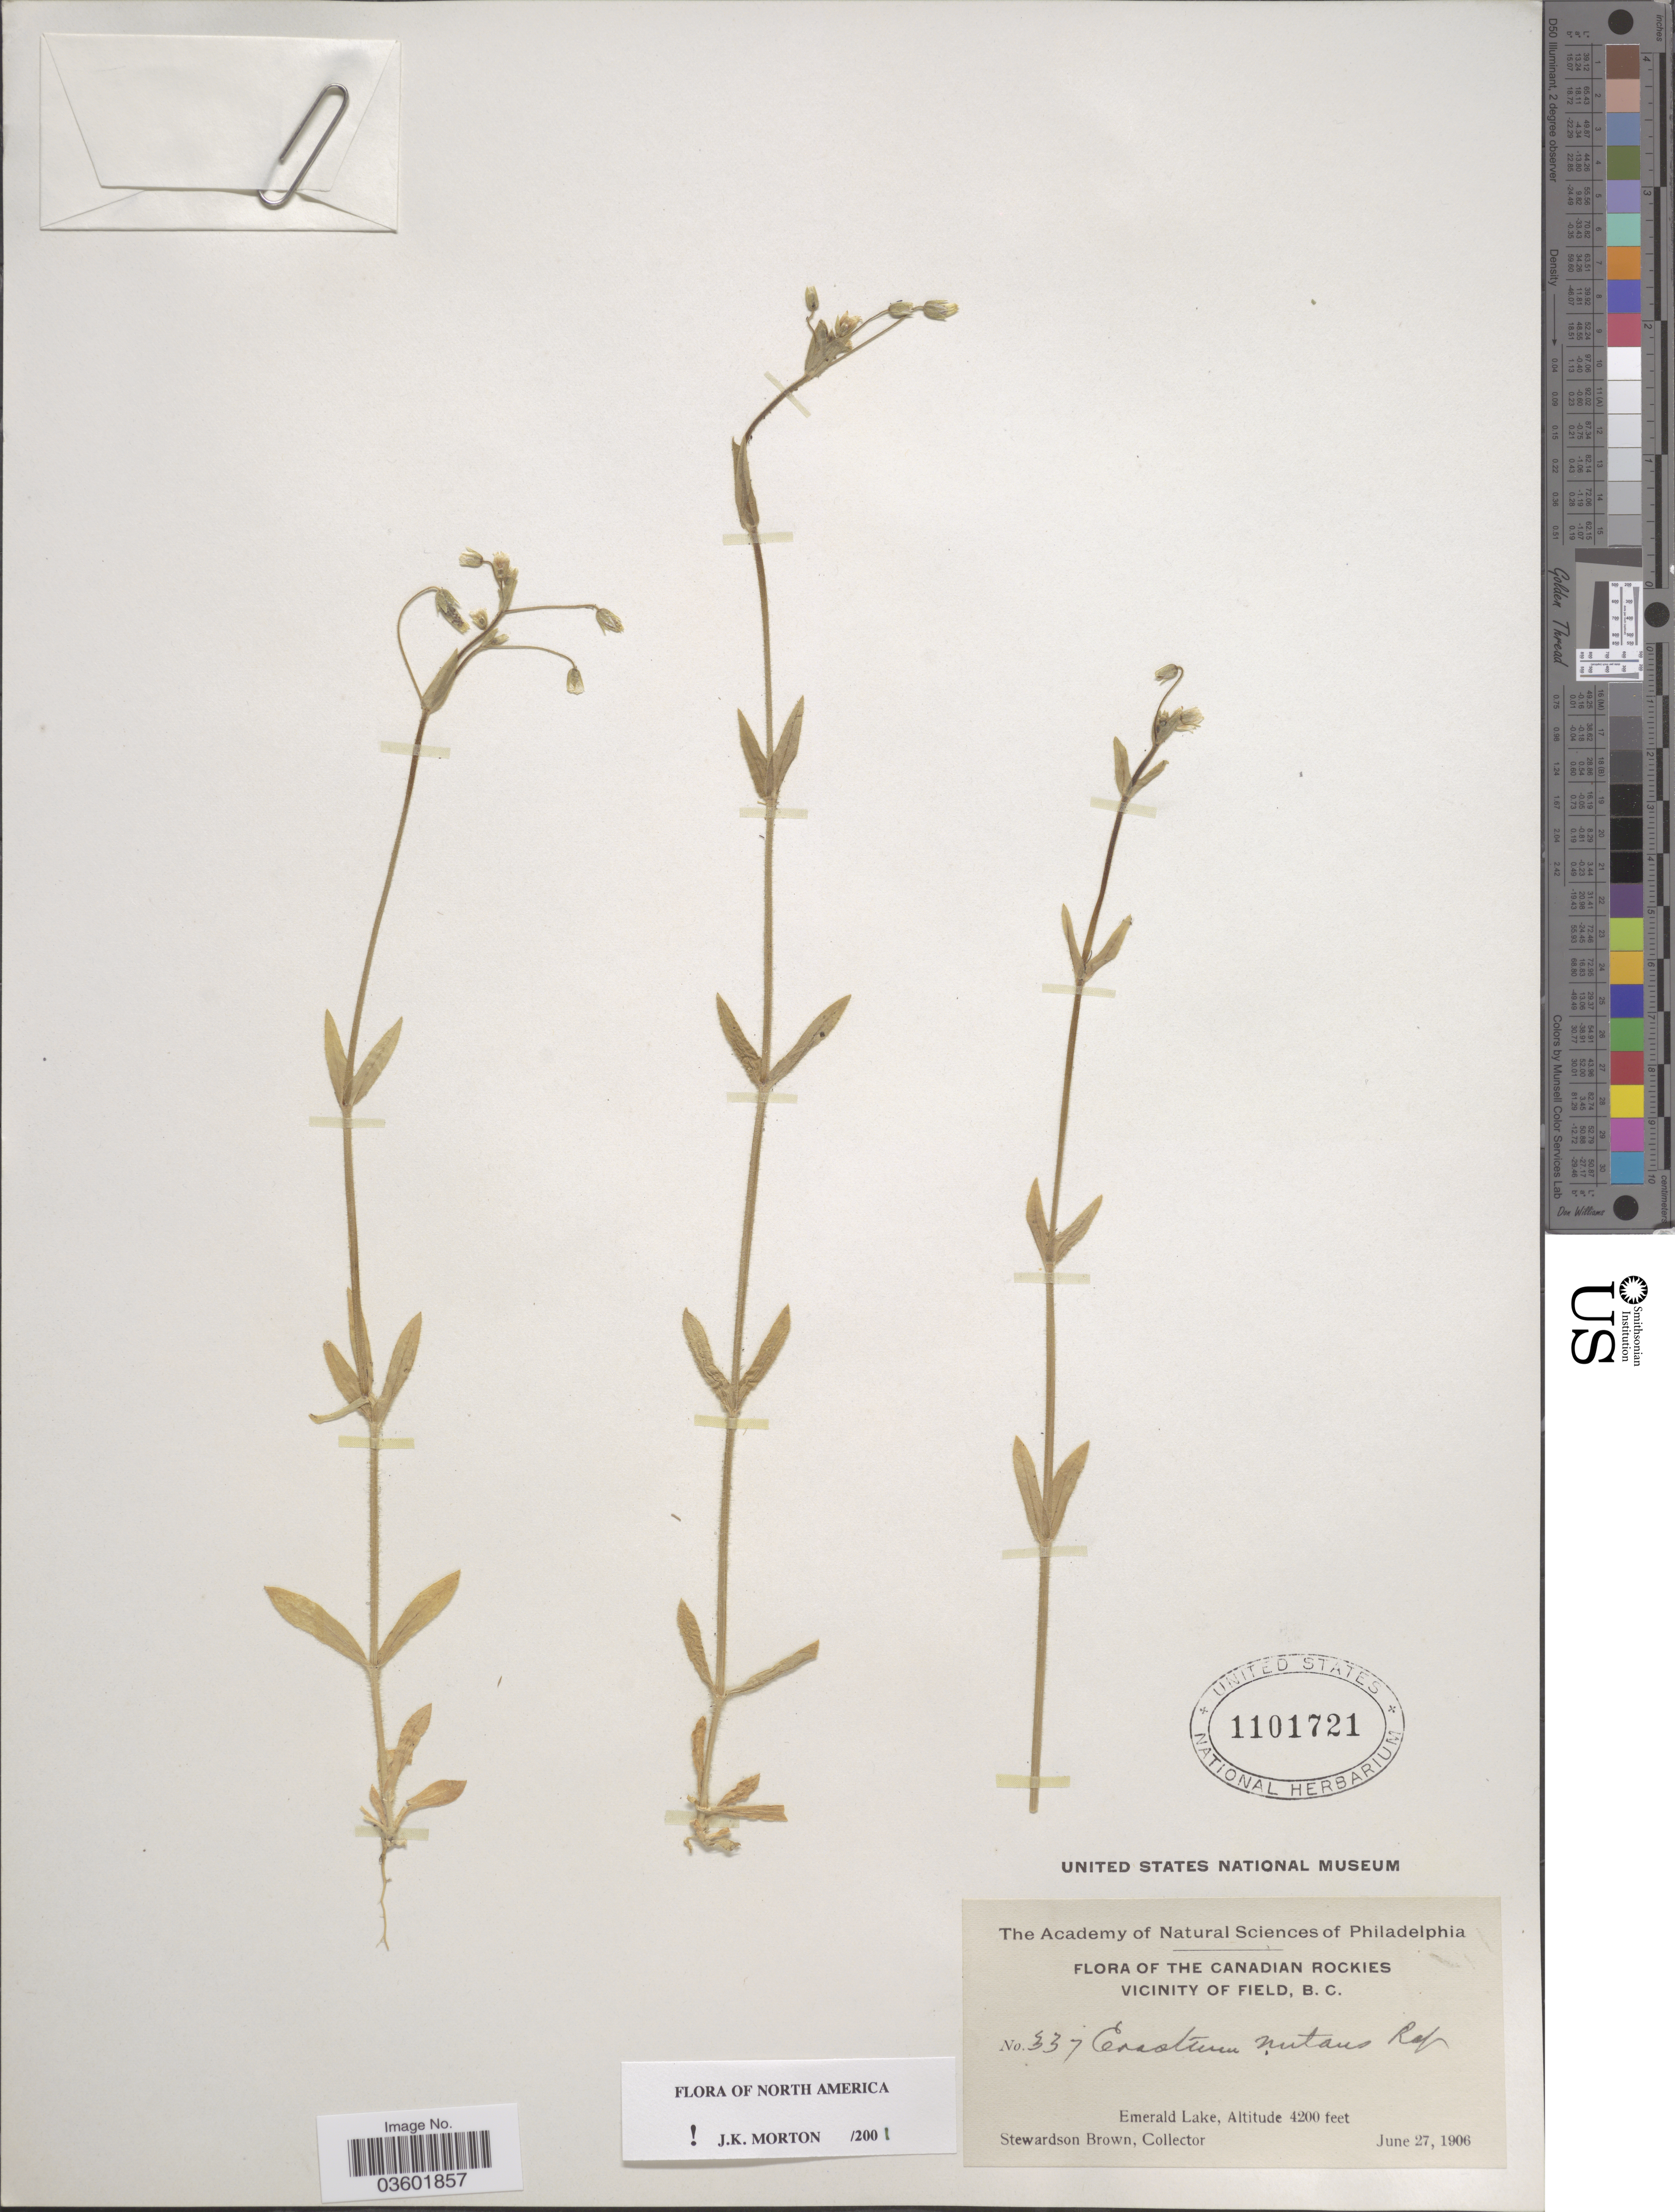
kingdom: Plantae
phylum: Tracheophyta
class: Magnoliopsida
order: Caryophyllales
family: Caryophyllaceae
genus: Cerastium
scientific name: Cerastium nutans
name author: Raf.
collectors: S. Brown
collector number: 337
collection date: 1906-06-27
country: Canada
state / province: British Columbia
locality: Canadian Rockies vicinity of Field. Emerald Lake.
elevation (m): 1280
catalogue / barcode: US 1101721